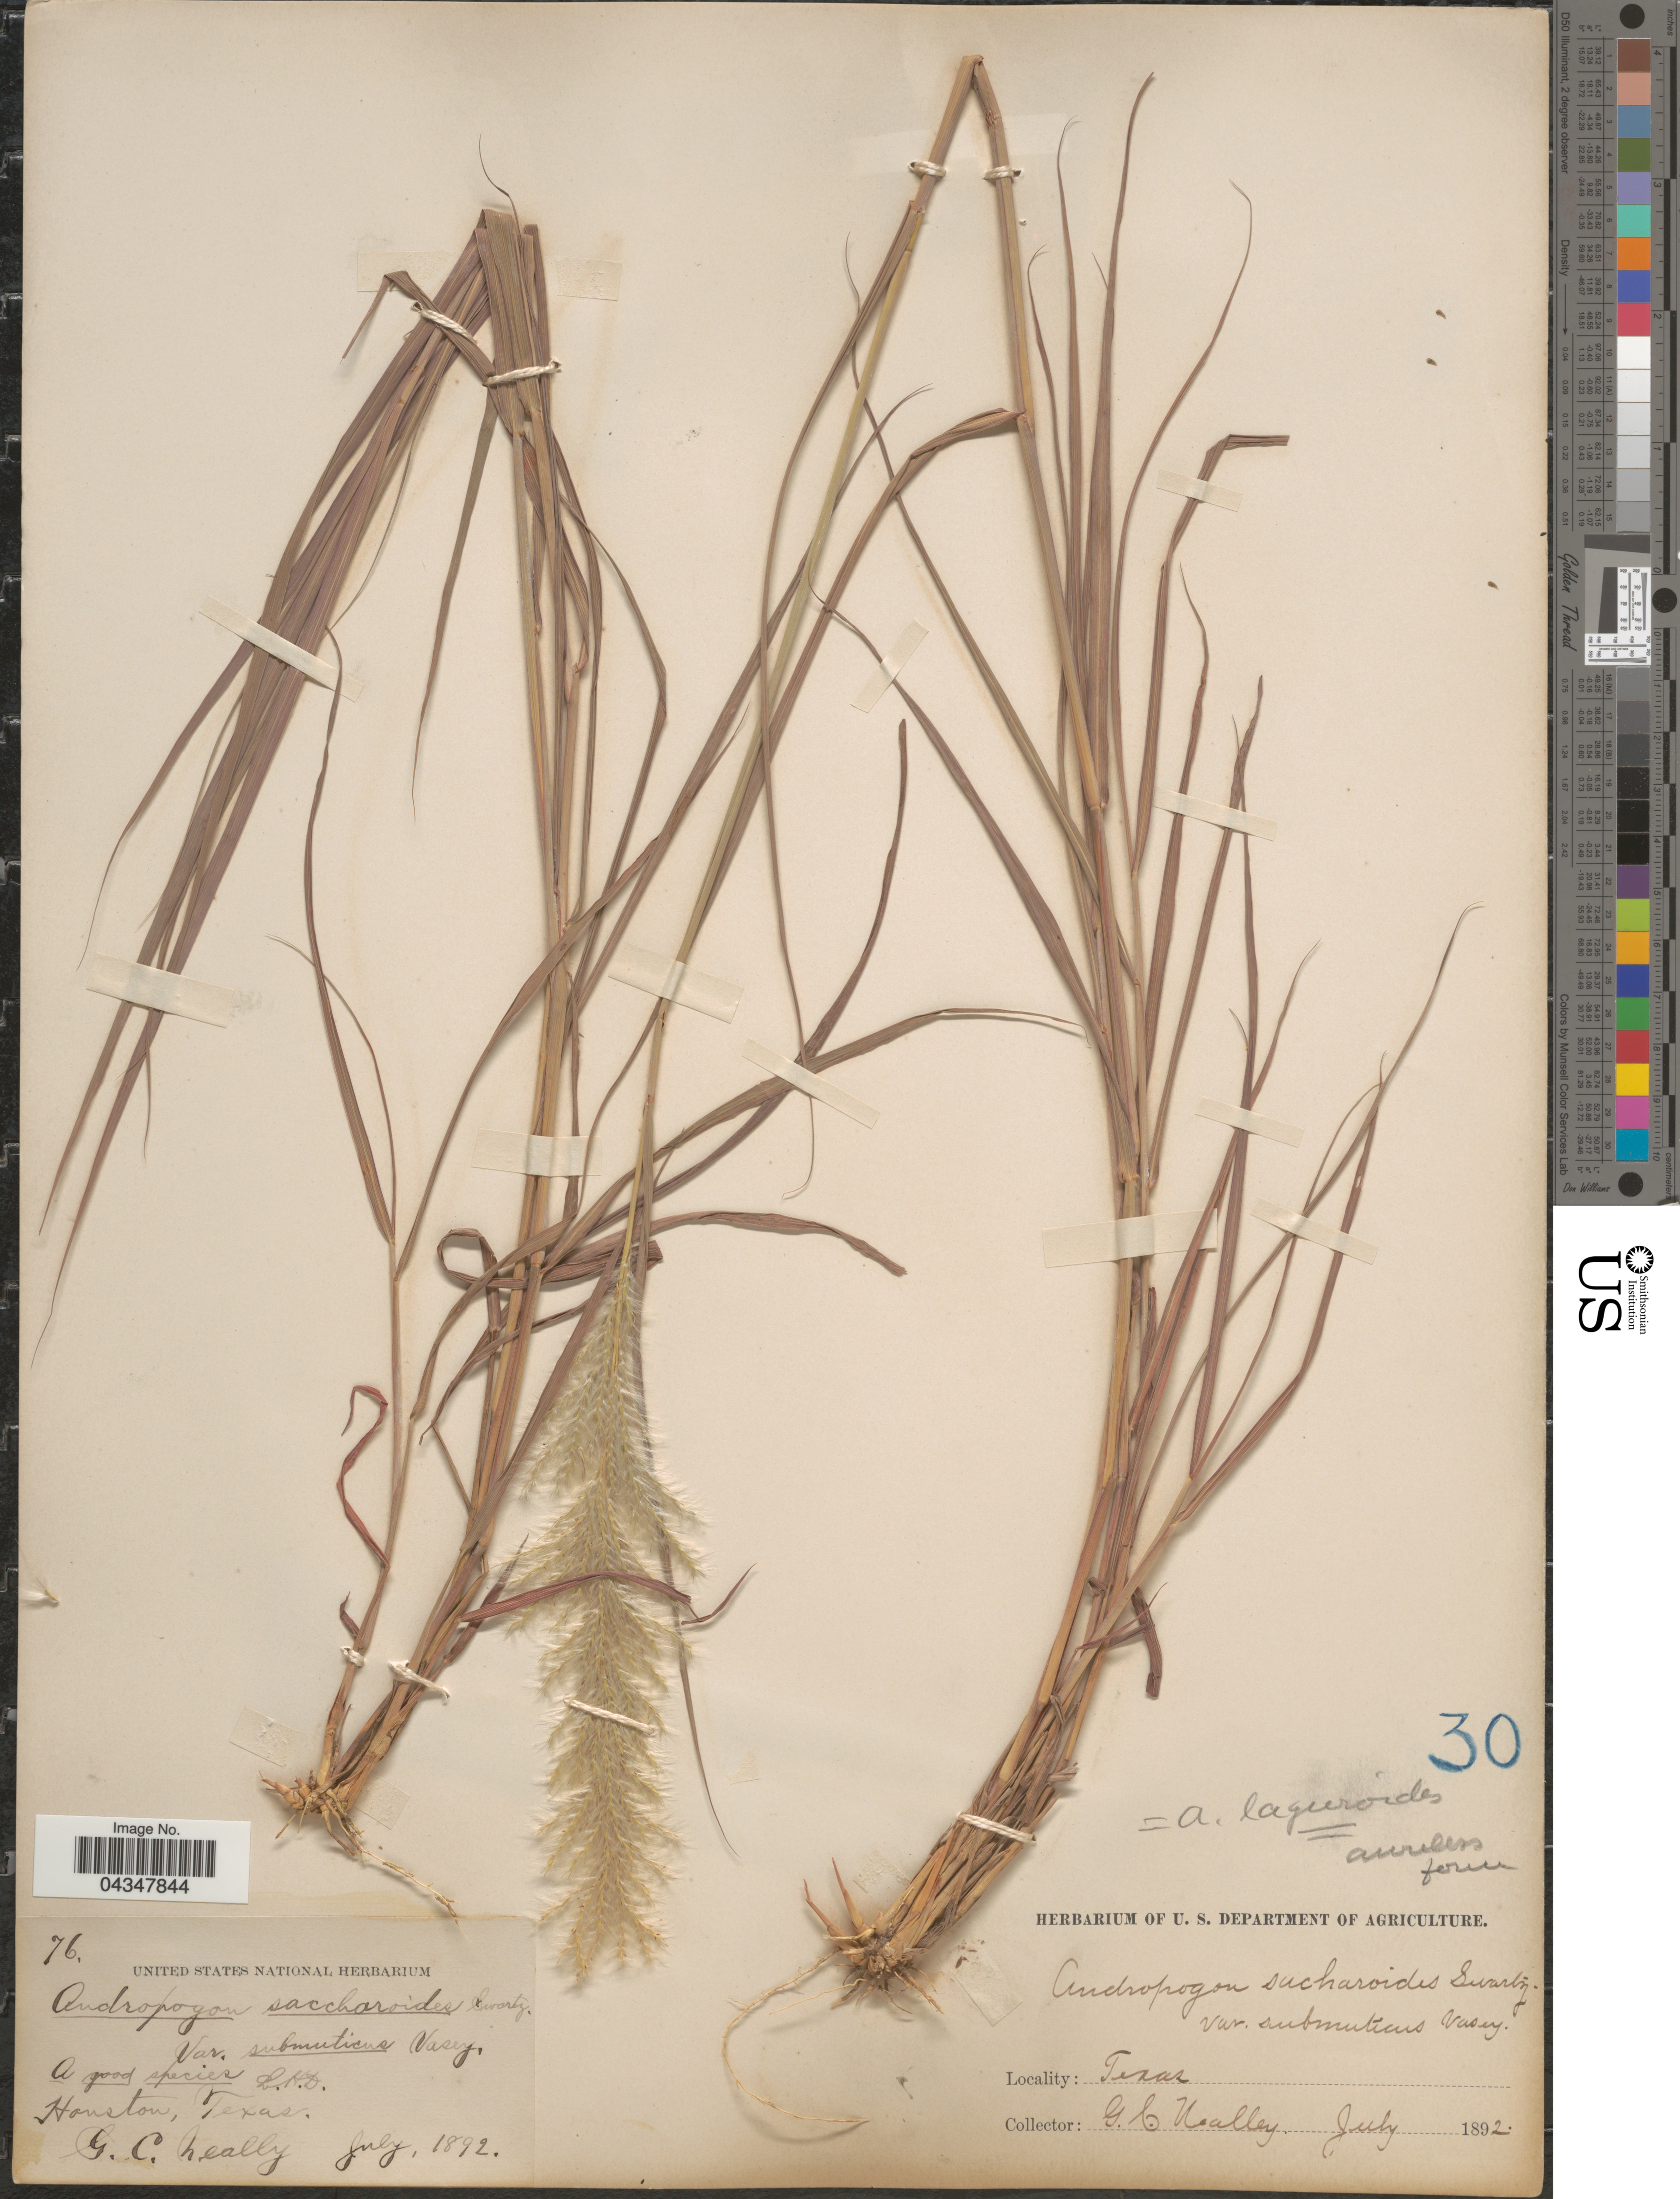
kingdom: Plantae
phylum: Tracheophyta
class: Liliopsida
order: Poales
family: Poaceae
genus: Bothriochloa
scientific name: Bothriochloa saccharoides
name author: (Sw.) Rydb.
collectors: G. Neally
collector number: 76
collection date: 1892-07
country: United States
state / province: Texas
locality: Houston.